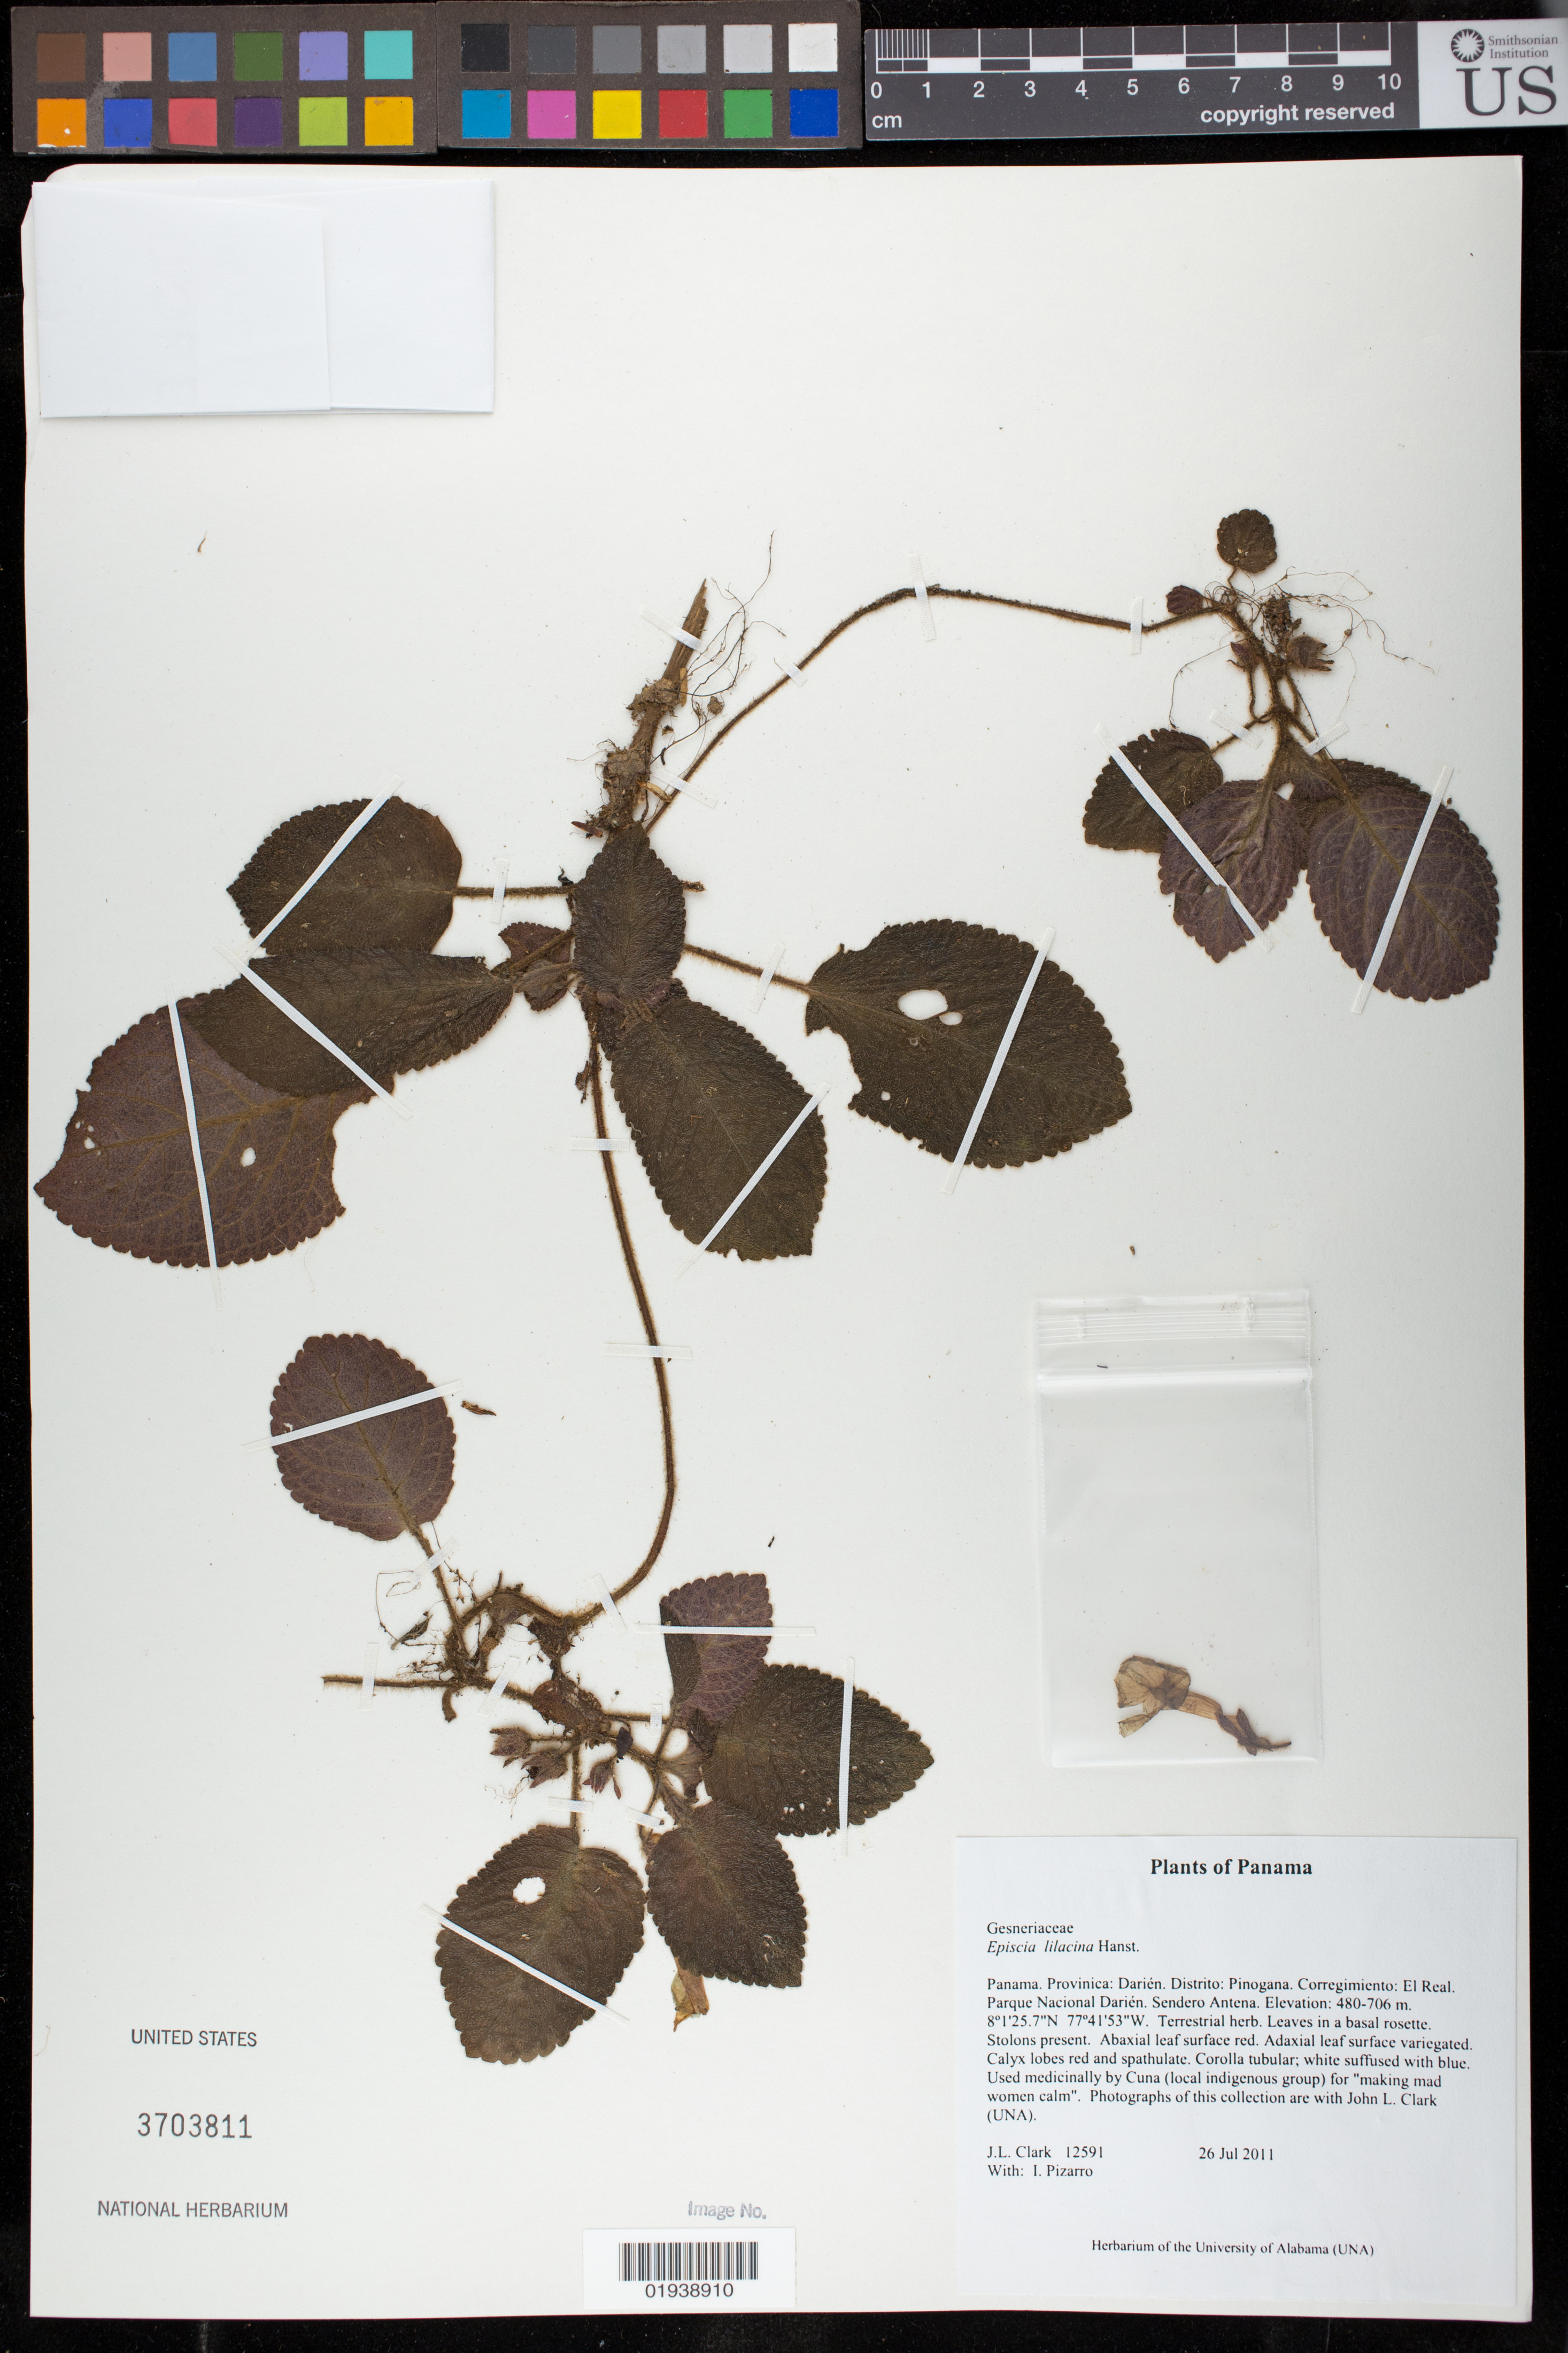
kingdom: Plantae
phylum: Tracheophyta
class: Magnoliopsida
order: Lamiales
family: Gesneriaceae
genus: Episcia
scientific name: Episcia lilacina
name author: Hanst.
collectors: J. L. Clark & I. Pizarro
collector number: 12591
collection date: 2011-07-26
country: Panama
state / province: Darién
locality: Distrito Pinogana. El Real. Parque Nacional Darién. Sendero Antena.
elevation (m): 480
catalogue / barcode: US 3703811